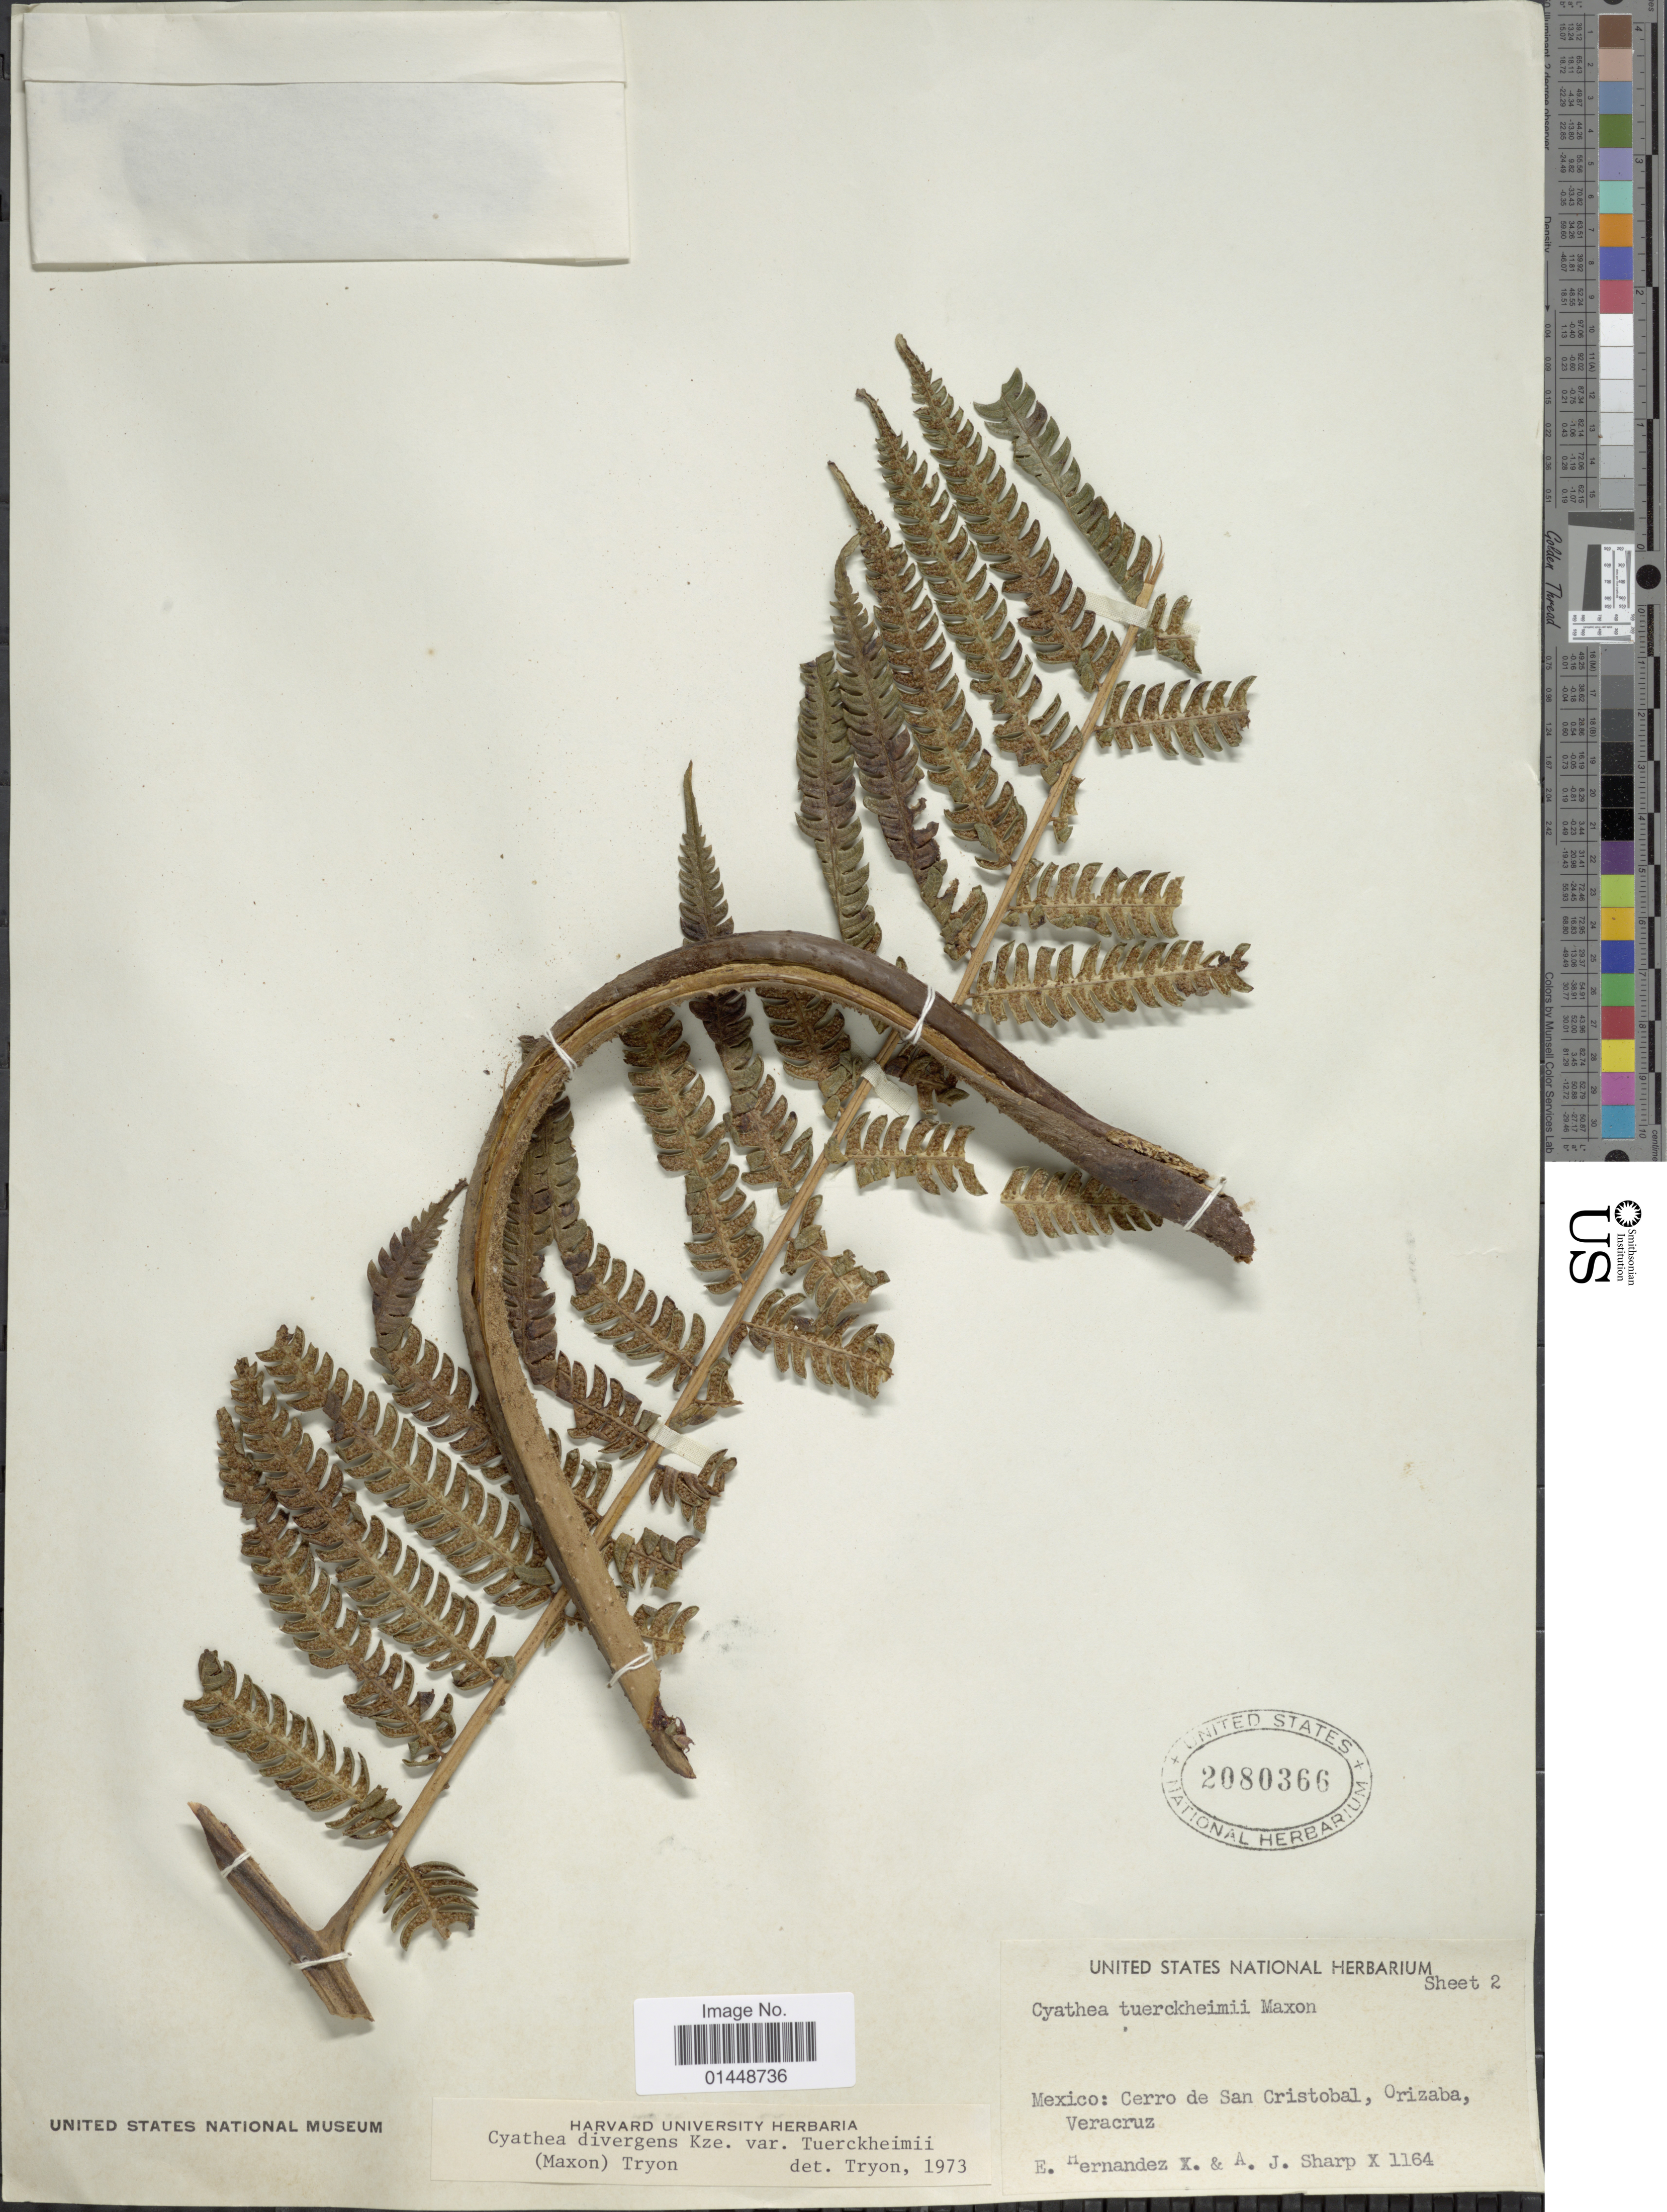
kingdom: Plantae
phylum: Tracheophyta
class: Polypodiopsida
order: Cyatheales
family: Cyatheaceae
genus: Cyathea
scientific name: Cyathea divergens var. tuerckheimii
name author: (Maxon) R.M. Tryon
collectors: E. Hernandez X. & A. J. Sharp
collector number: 1164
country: Mexico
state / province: Veracruz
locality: Mexico: Cerro de San Cristobal, Orizaba, Veracruz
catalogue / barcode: US 2080366